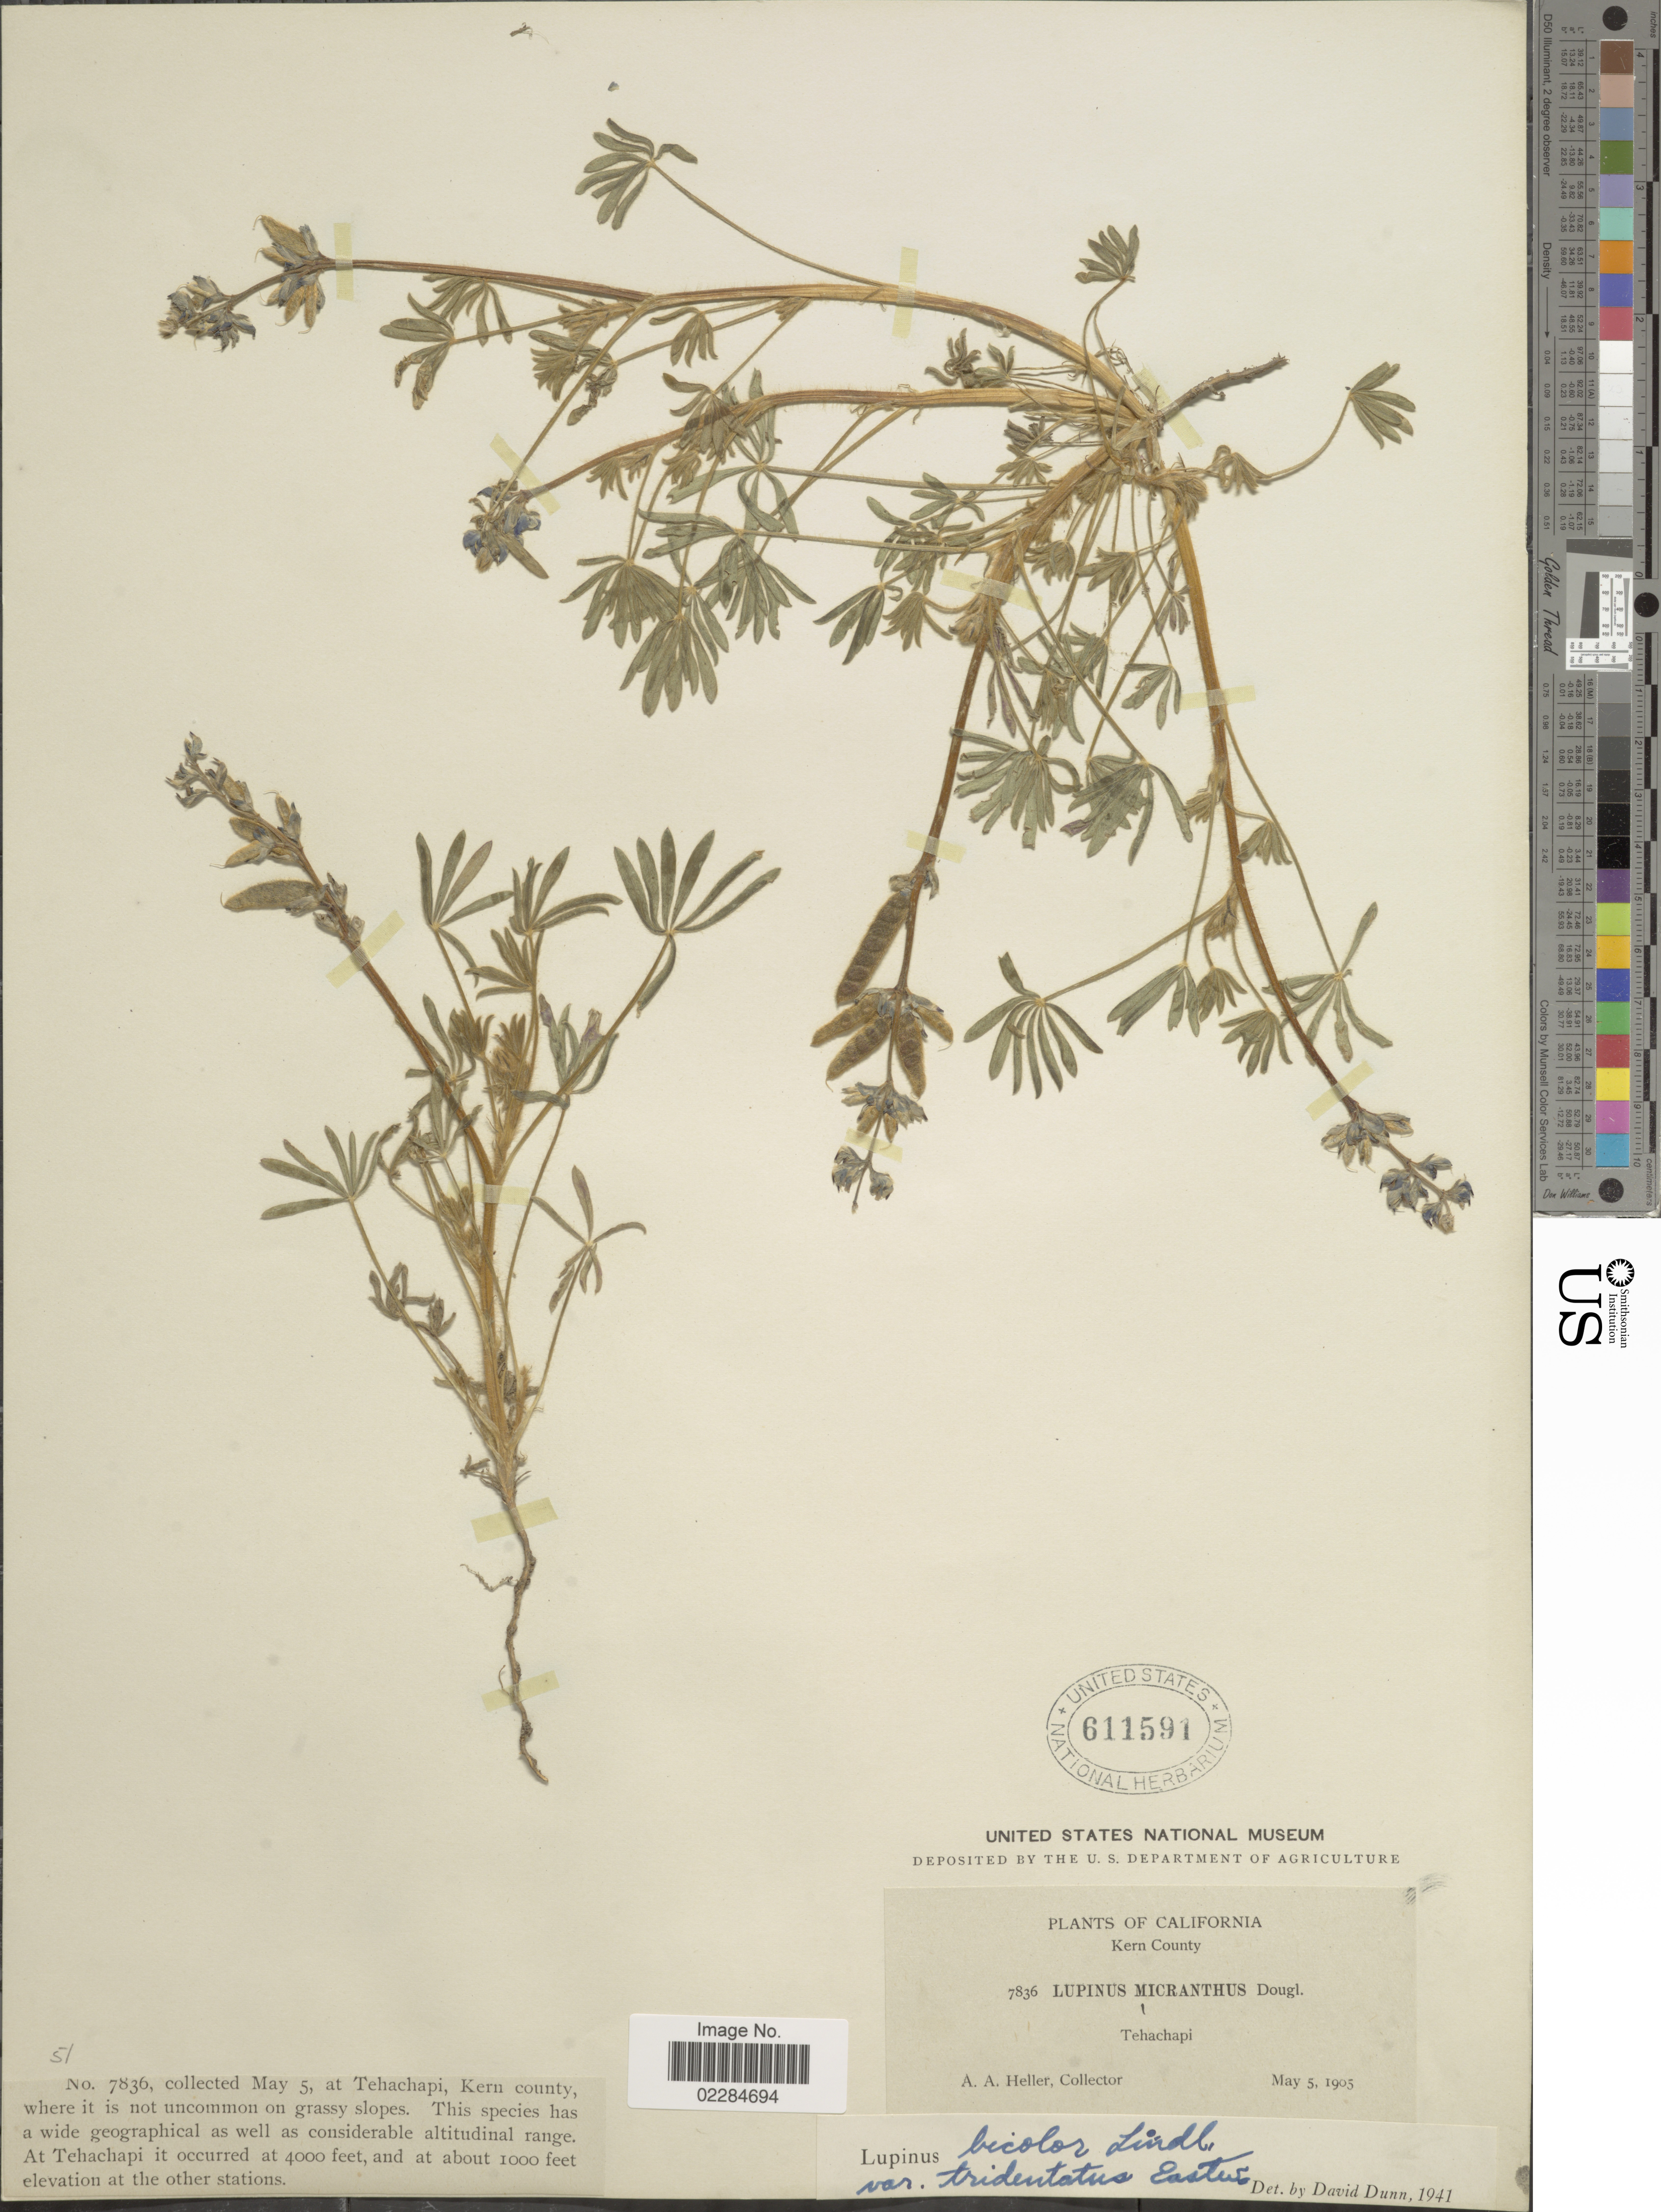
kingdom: Plantae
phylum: Tracheophyta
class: Magnoliopsida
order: Fabales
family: Fabaceae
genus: Lupinus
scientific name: Lupinus bicolor var. tridentatus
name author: Lindl.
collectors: A. A. Heller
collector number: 7836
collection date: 1905-05-05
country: United States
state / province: California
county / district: Kern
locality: Kern County, Tehachapi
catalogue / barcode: US 611591